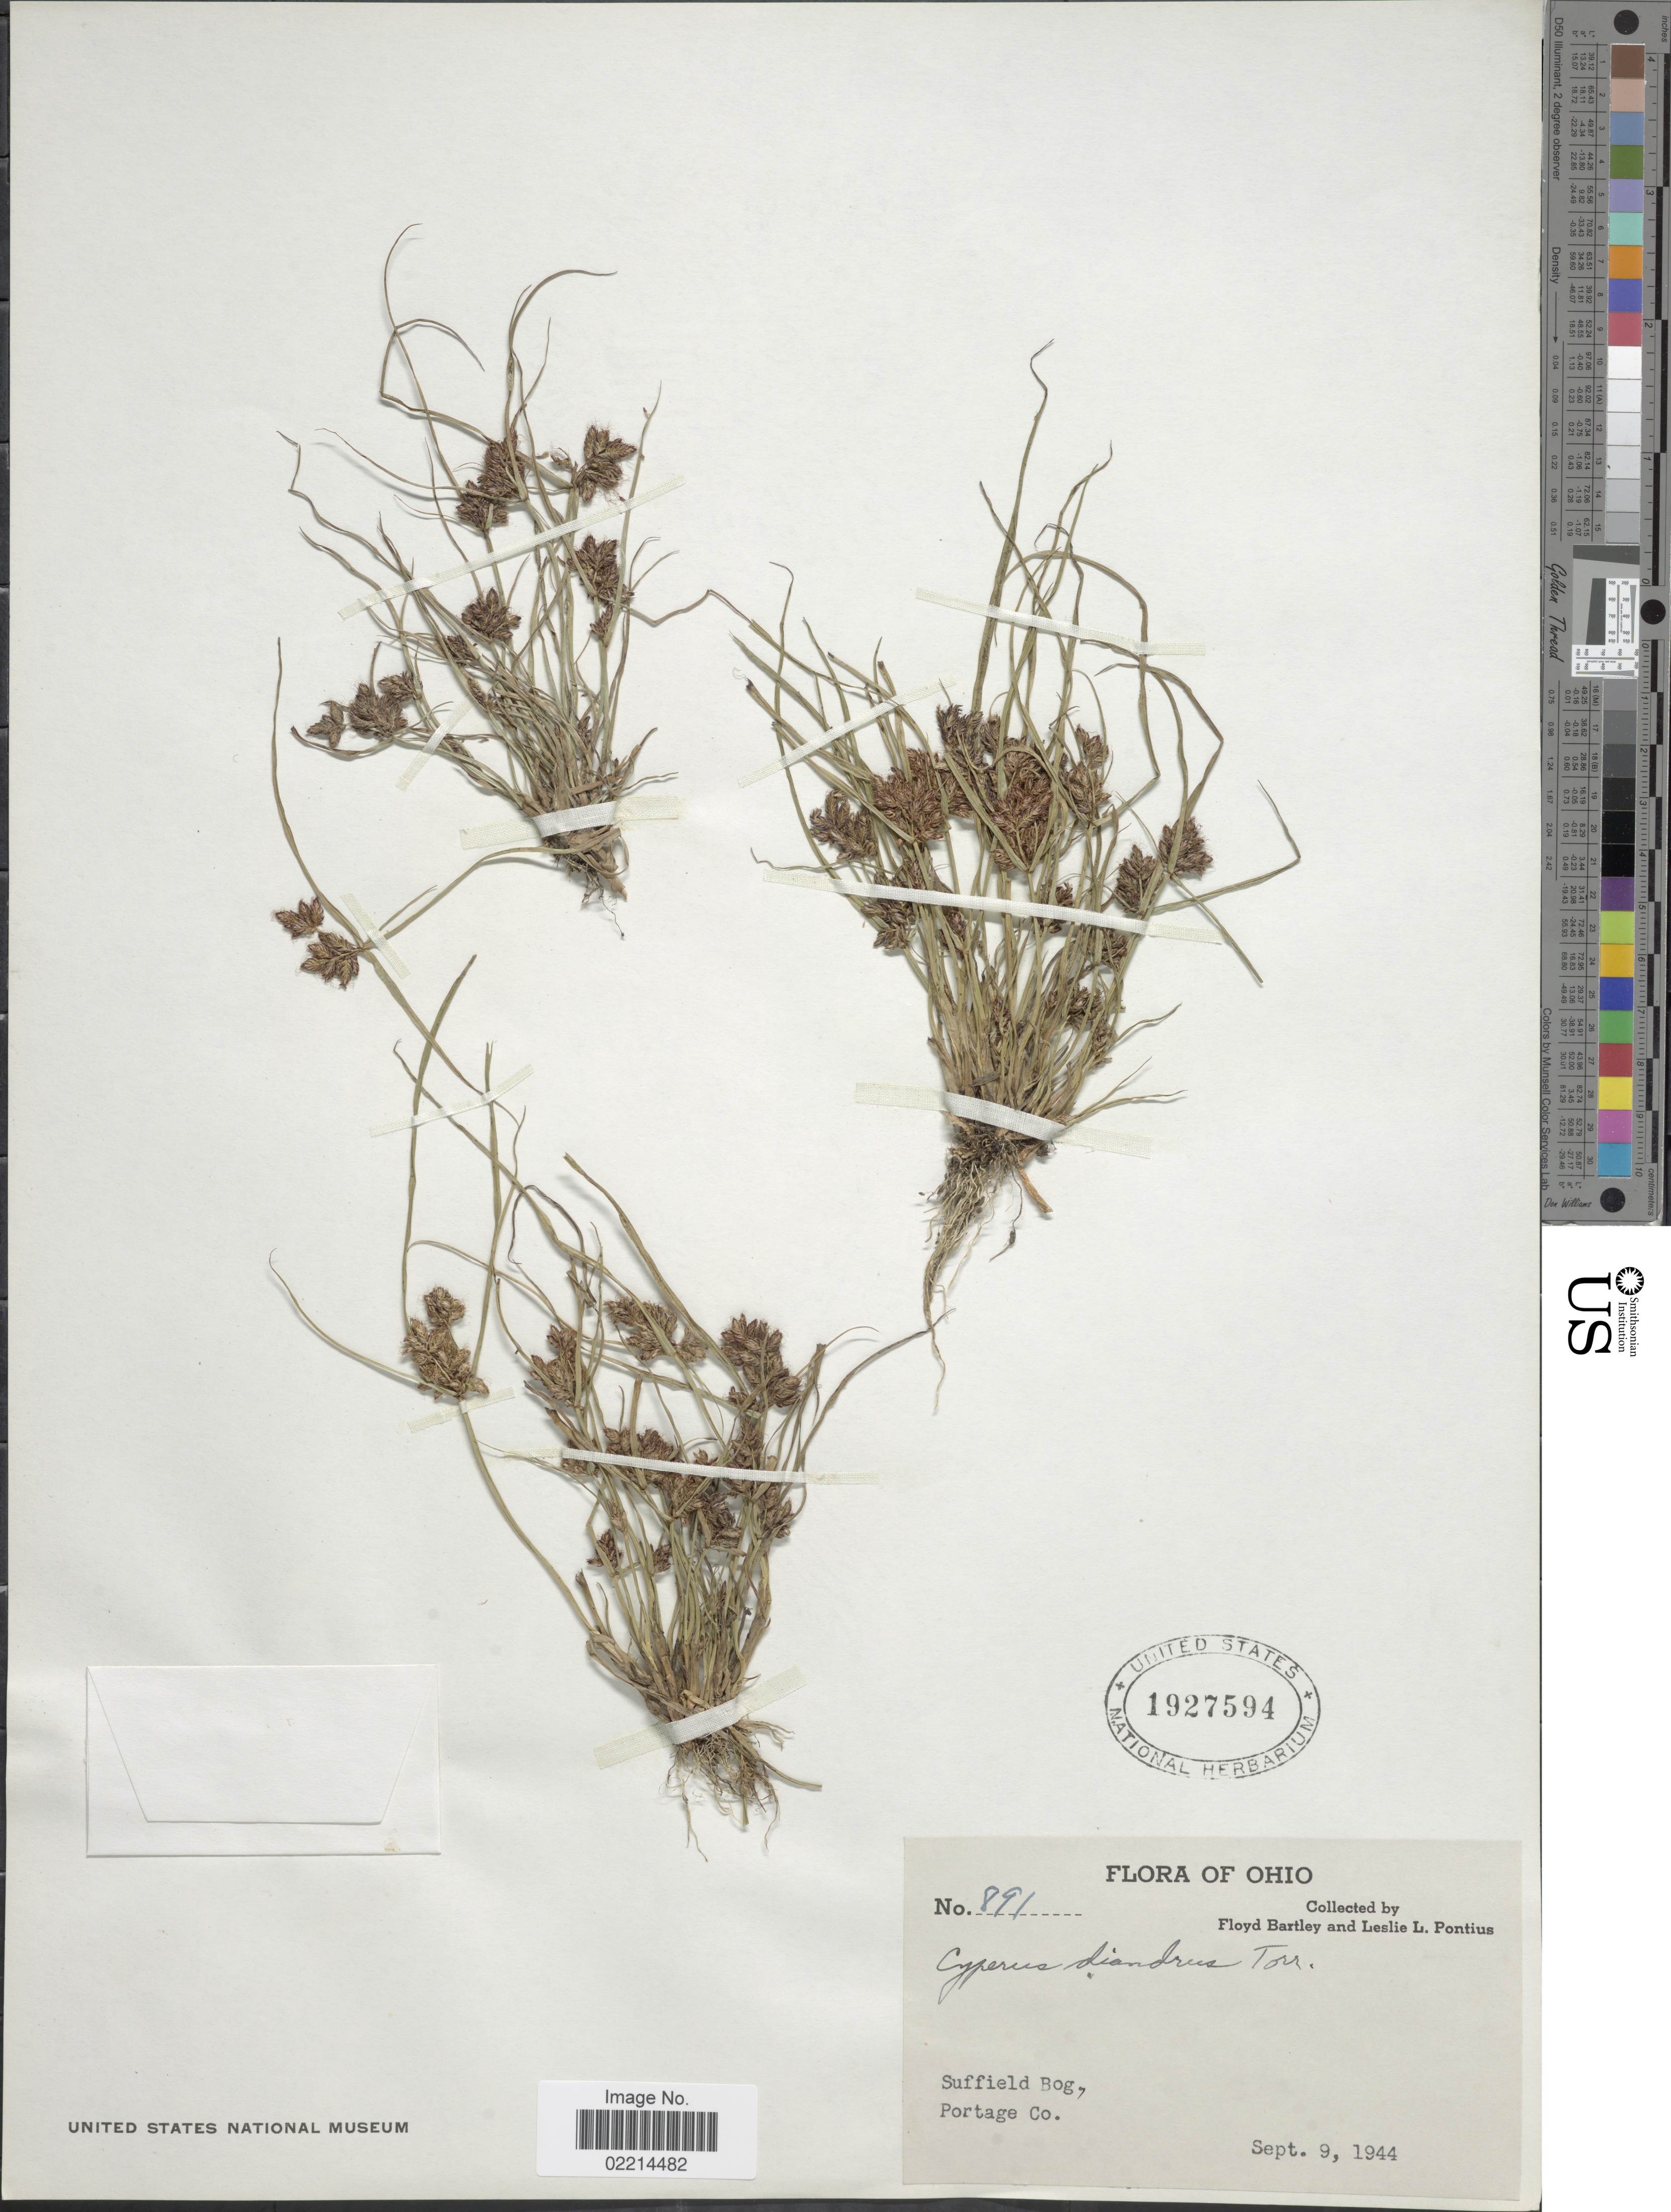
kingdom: Plantae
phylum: Tracheophyta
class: Liliopsida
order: Poales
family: Cyperaceae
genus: Cyperus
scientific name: Cyperus diandrus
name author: Torr.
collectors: F. Bartley & L. Pontius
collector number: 891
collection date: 1944-09-09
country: United States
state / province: Ohio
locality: Suffield Bog, Portage Co.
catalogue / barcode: US 1927594